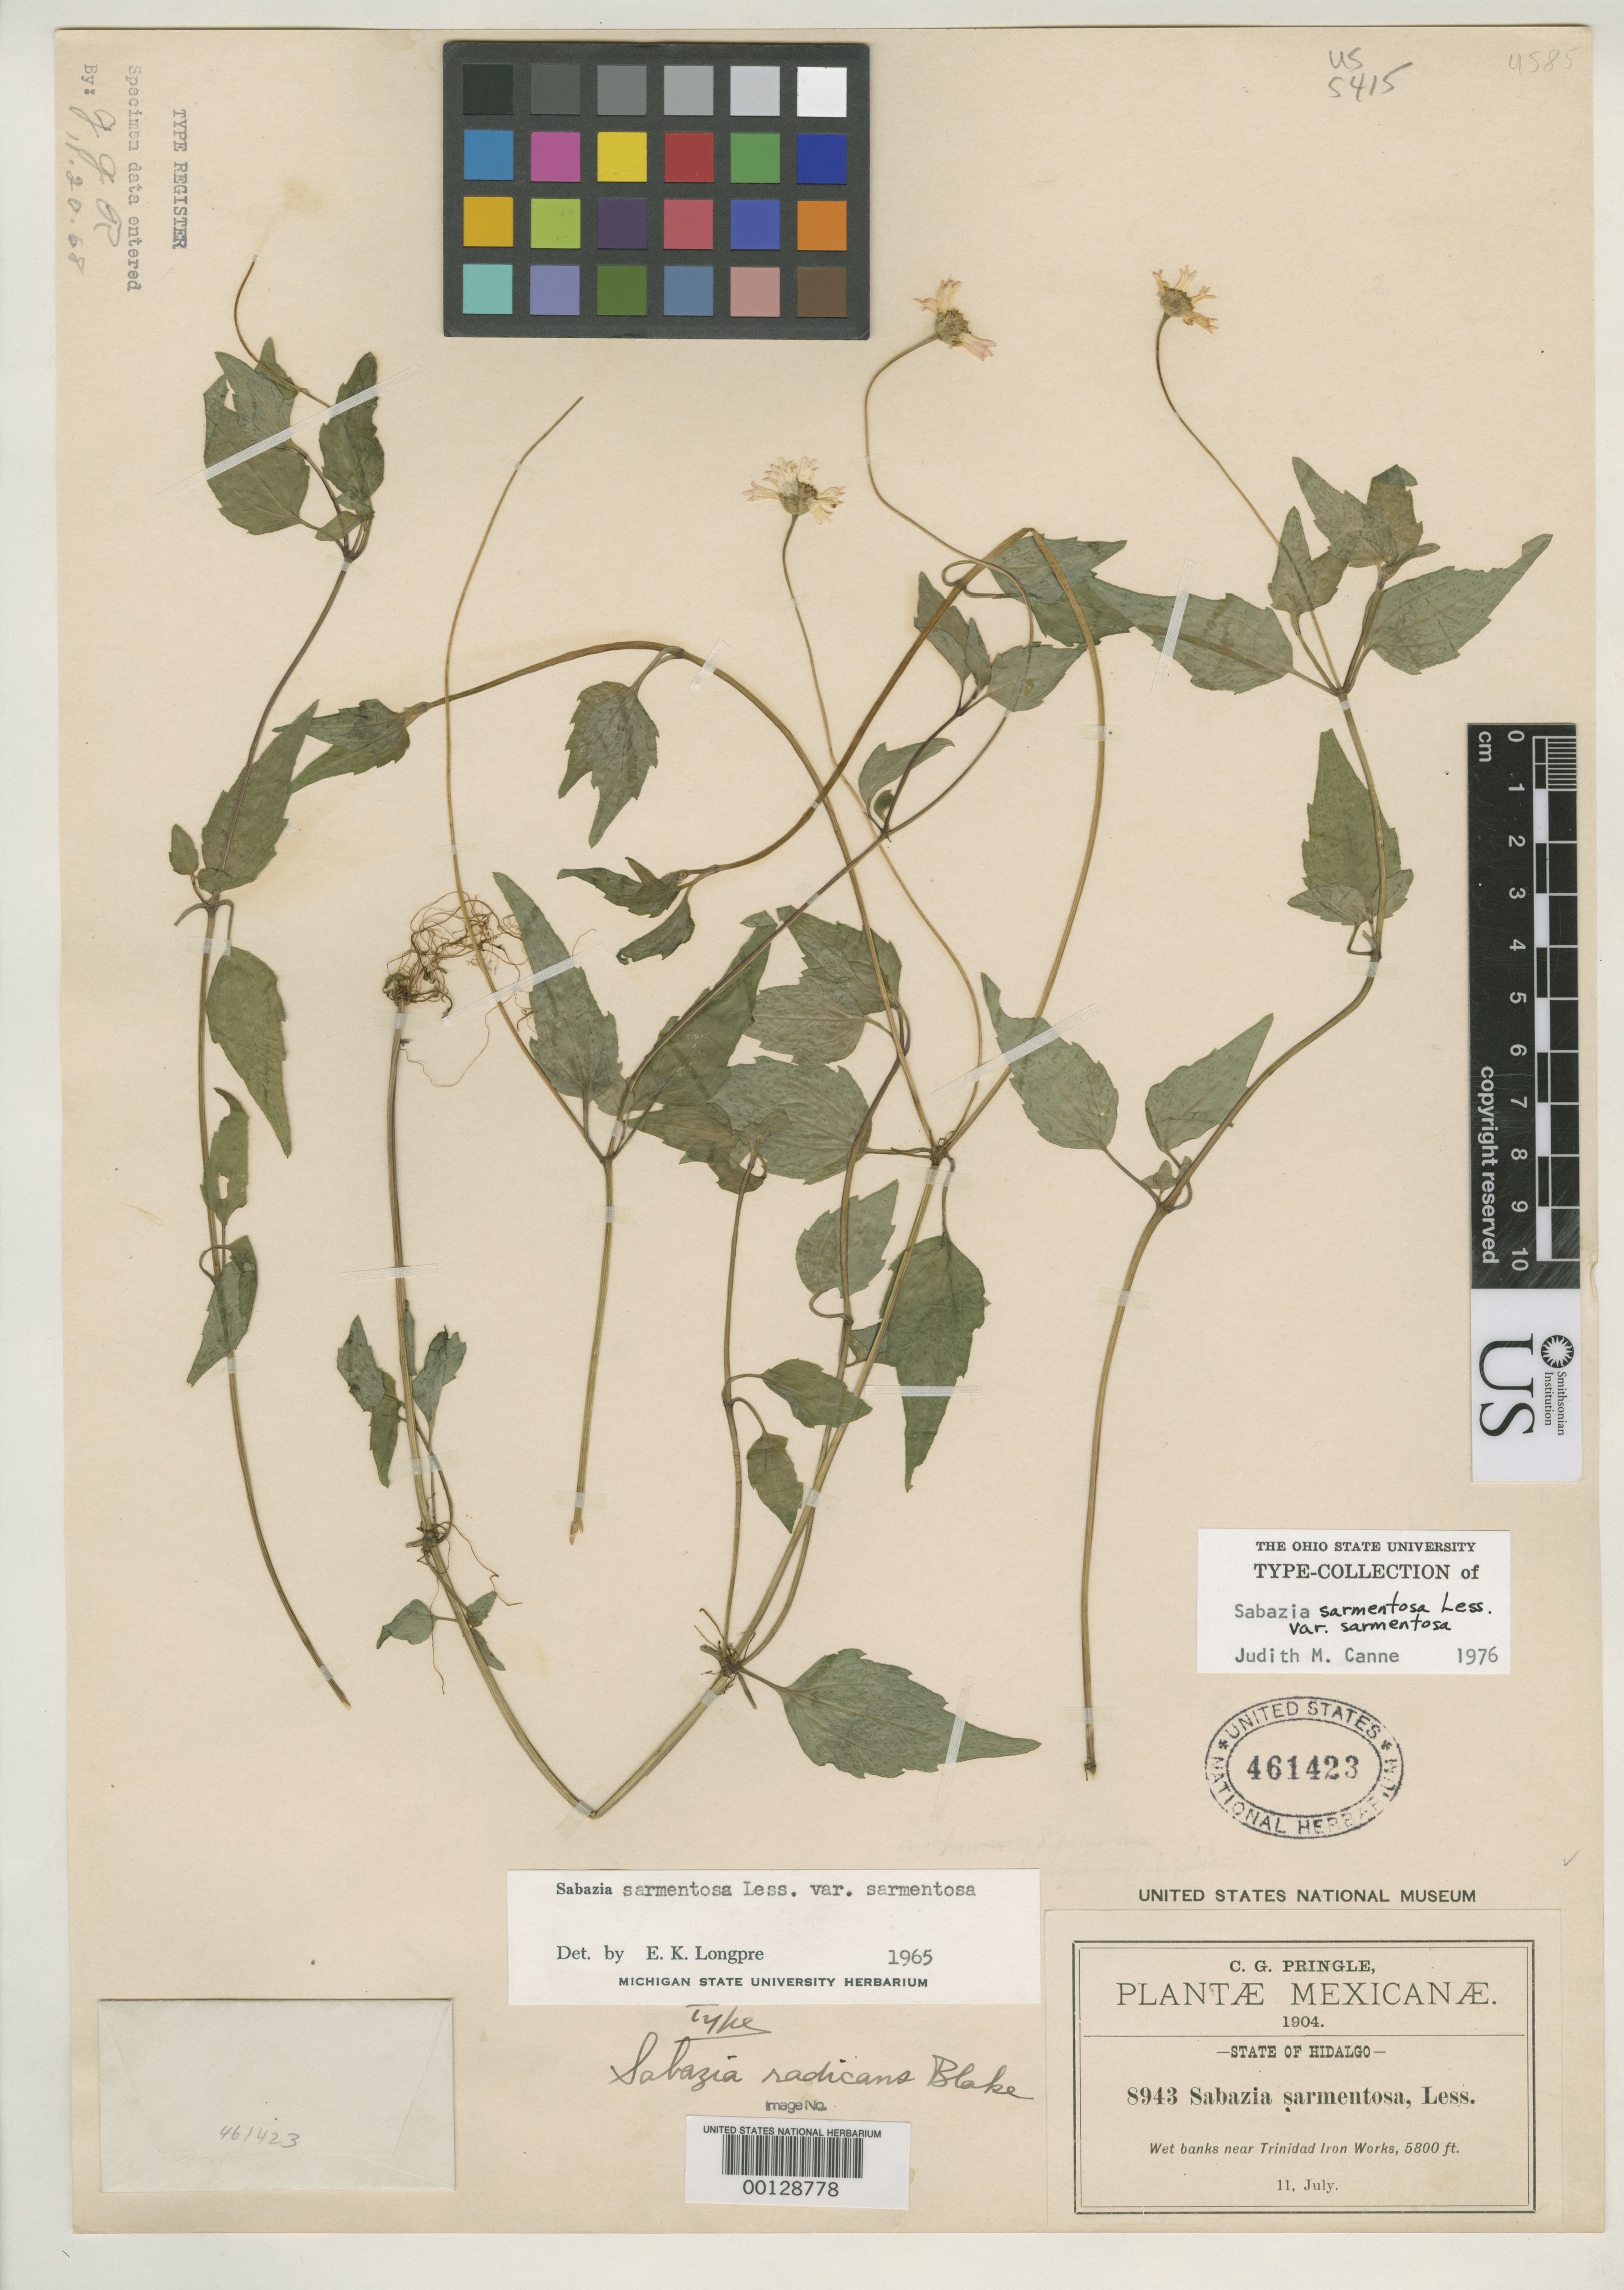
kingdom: Plantae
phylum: Tracheophyta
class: Magnoliopsida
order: Asterales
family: Asteraceae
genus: Sabazia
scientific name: Sabazia radicans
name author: S.F. Blake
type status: Holotype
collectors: C. G. Pringle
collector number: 8943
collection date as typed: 11 Jul 1904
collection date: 1904-07-11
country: Mexico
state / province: Hidalgo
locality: Trinidad Iron Works.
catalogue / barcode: US 461423